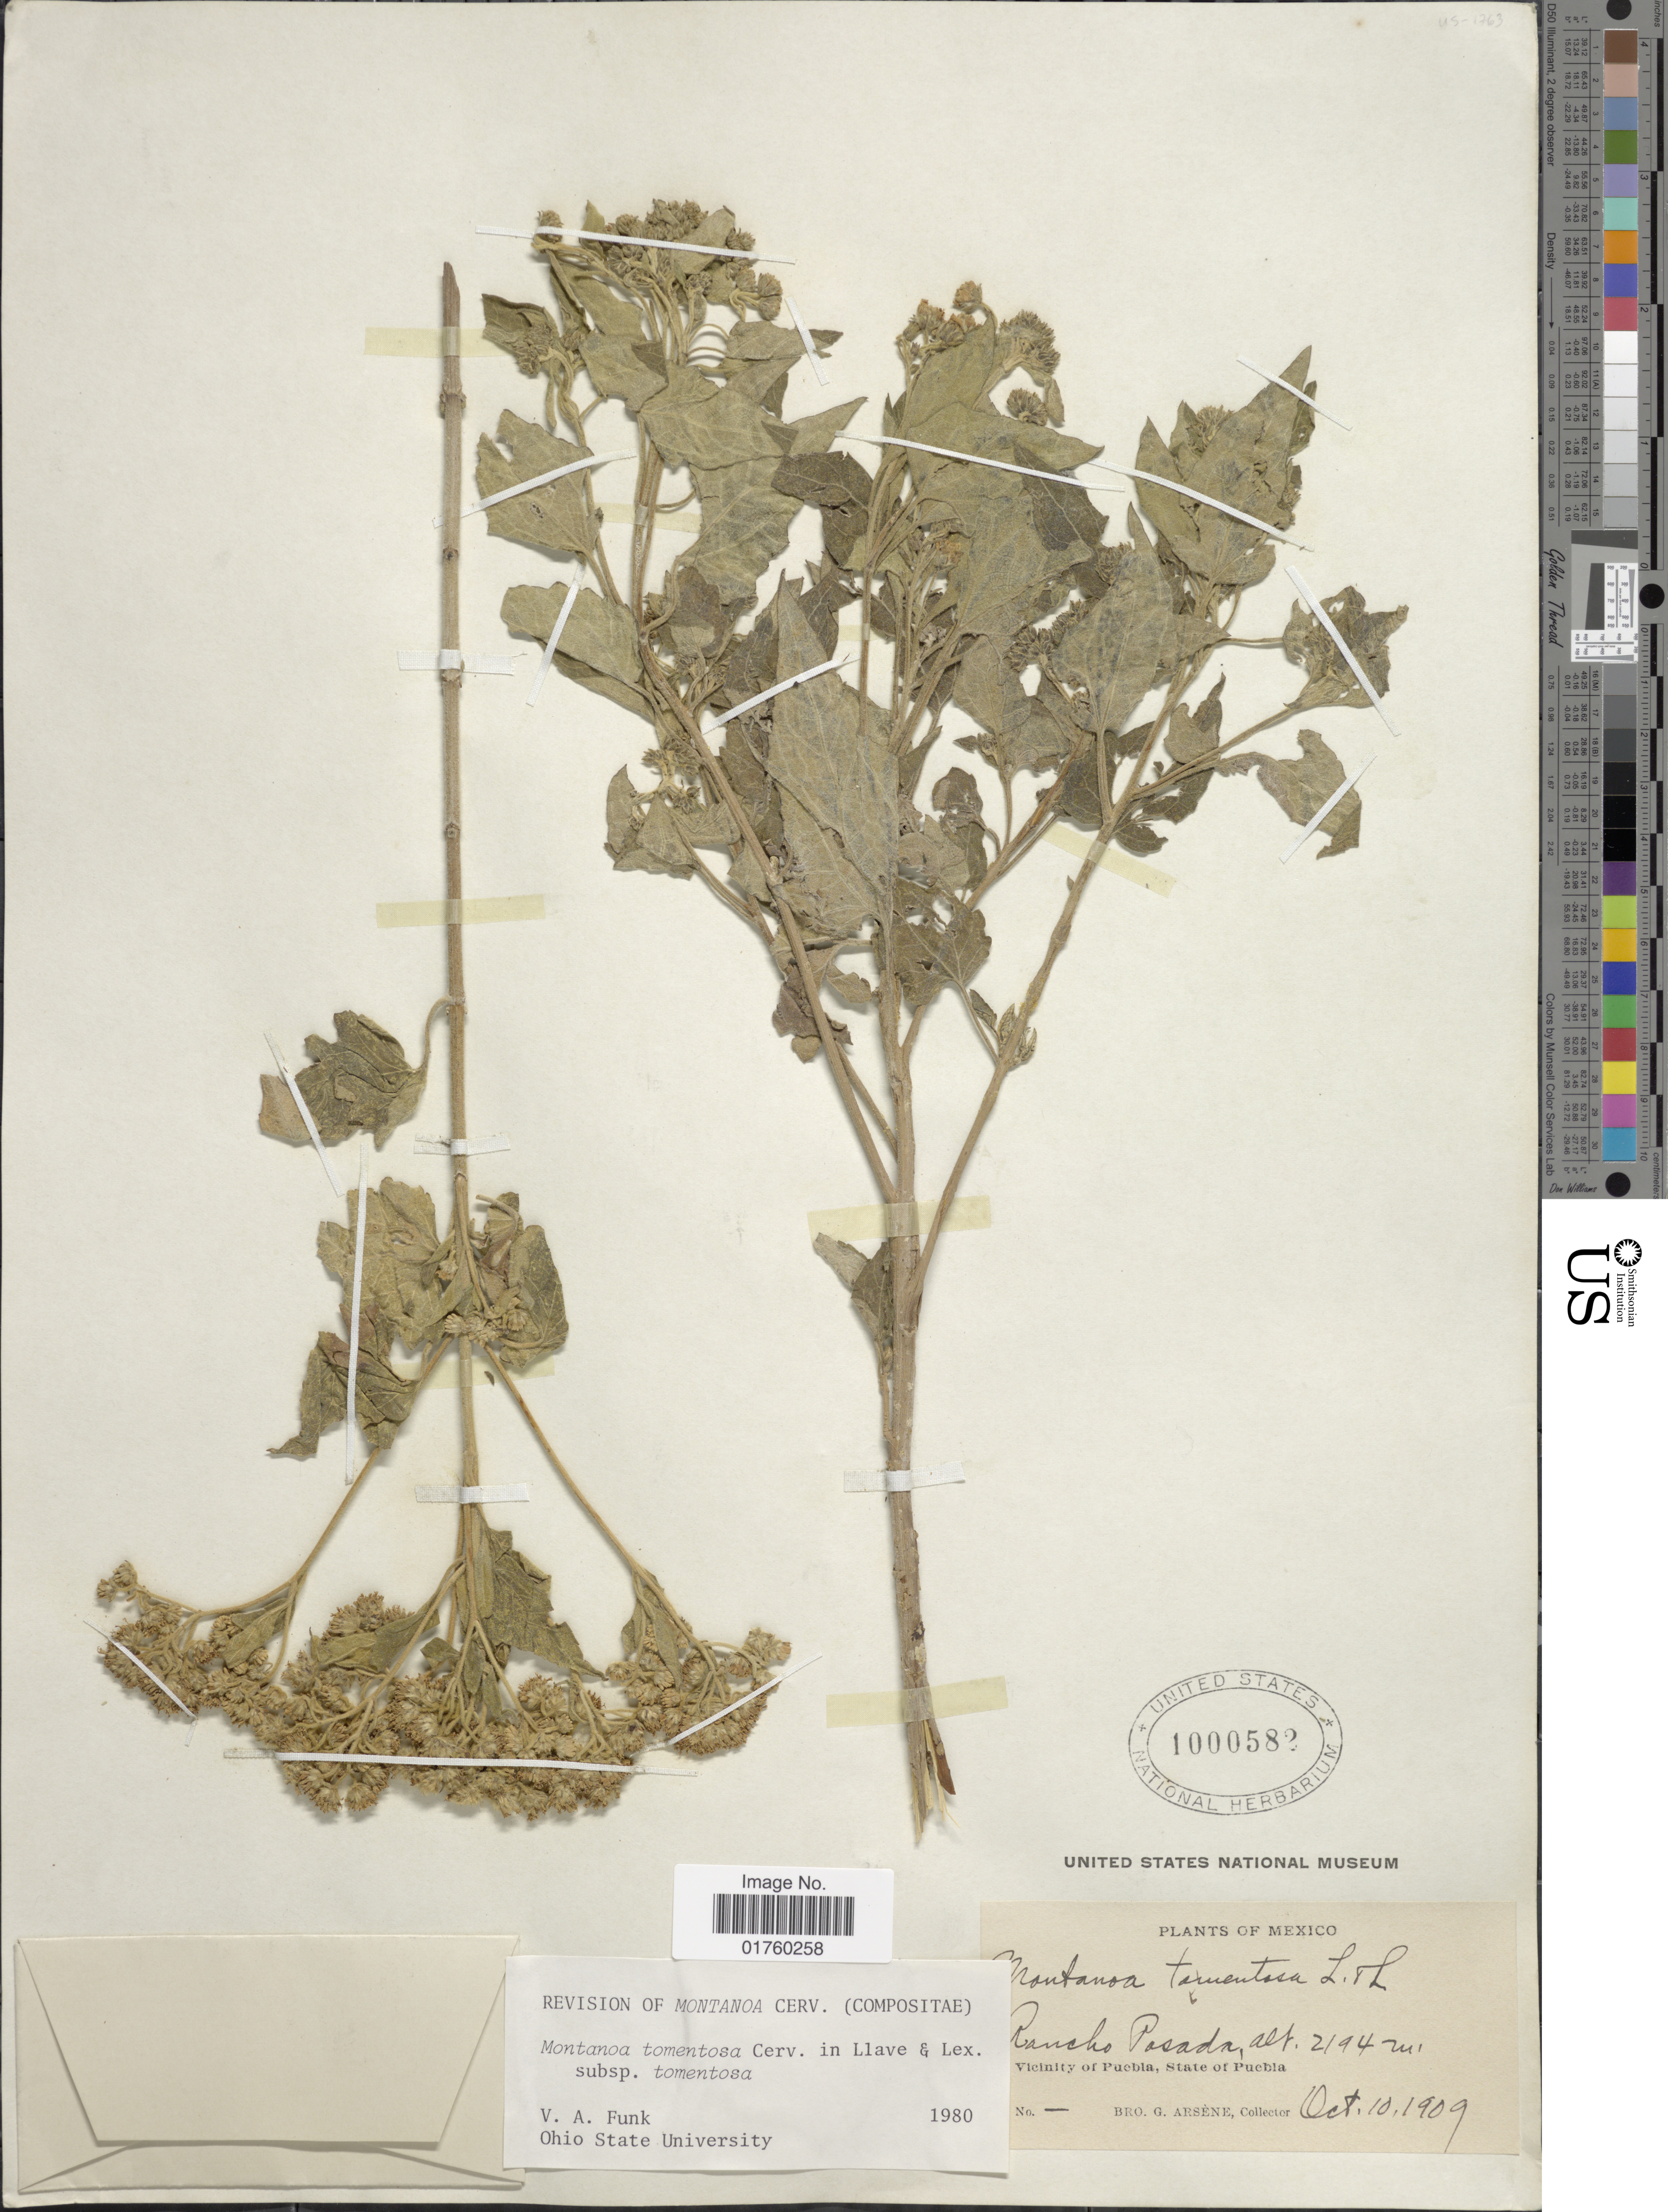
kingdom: Plantae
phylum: Tracheophyta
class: Magnoliopsida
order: Asterales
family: Asteraceae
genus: Montanoa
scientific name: Montanoa tomentosa subsp. tomentosa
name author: Cerv.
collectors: Bro. G. Arsène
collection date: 1909-10-10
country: Mexico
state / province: Puebla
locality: Rancho Posada, vicinity of Puebla.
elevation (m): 2194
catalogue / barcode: US 1000582